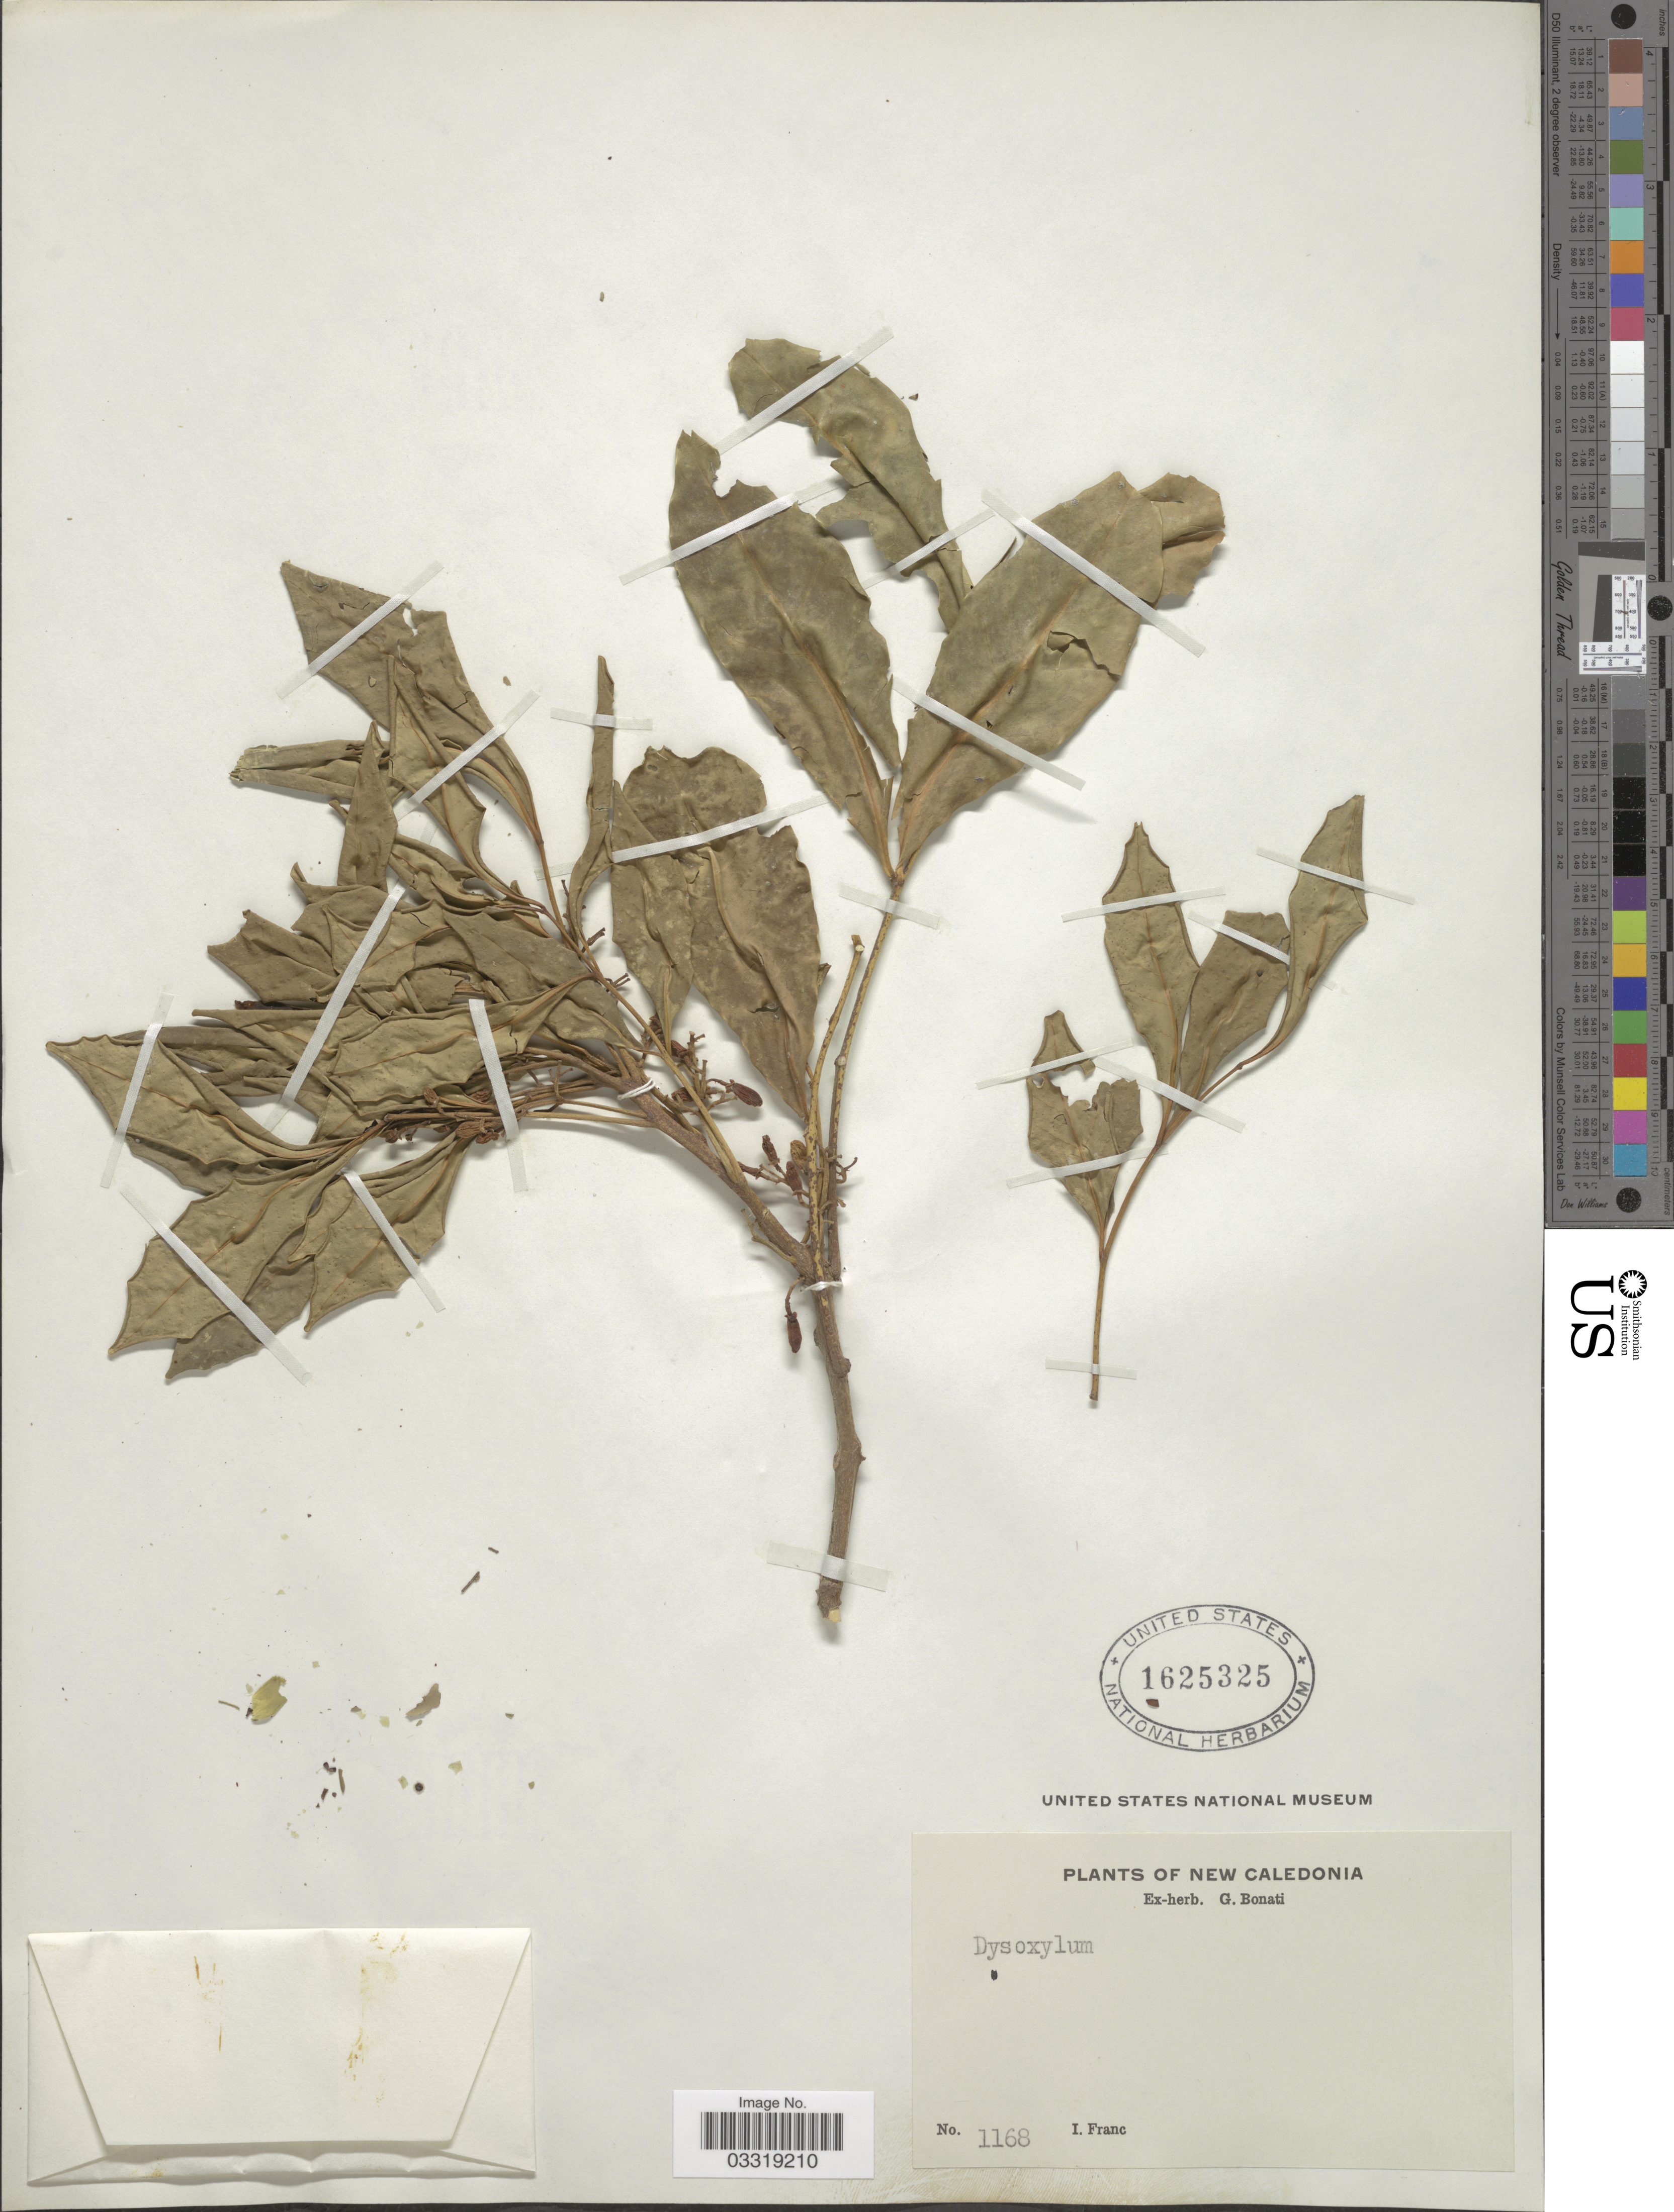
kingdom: Plantae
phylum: Tracheophyta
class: Magnoliopsida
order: Sapindales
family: Meliaceae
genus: Dysoxylum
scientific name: Dysoxylum sp.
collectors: I. Franc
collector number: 1168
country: New Caledonia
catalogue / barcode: US 1625325